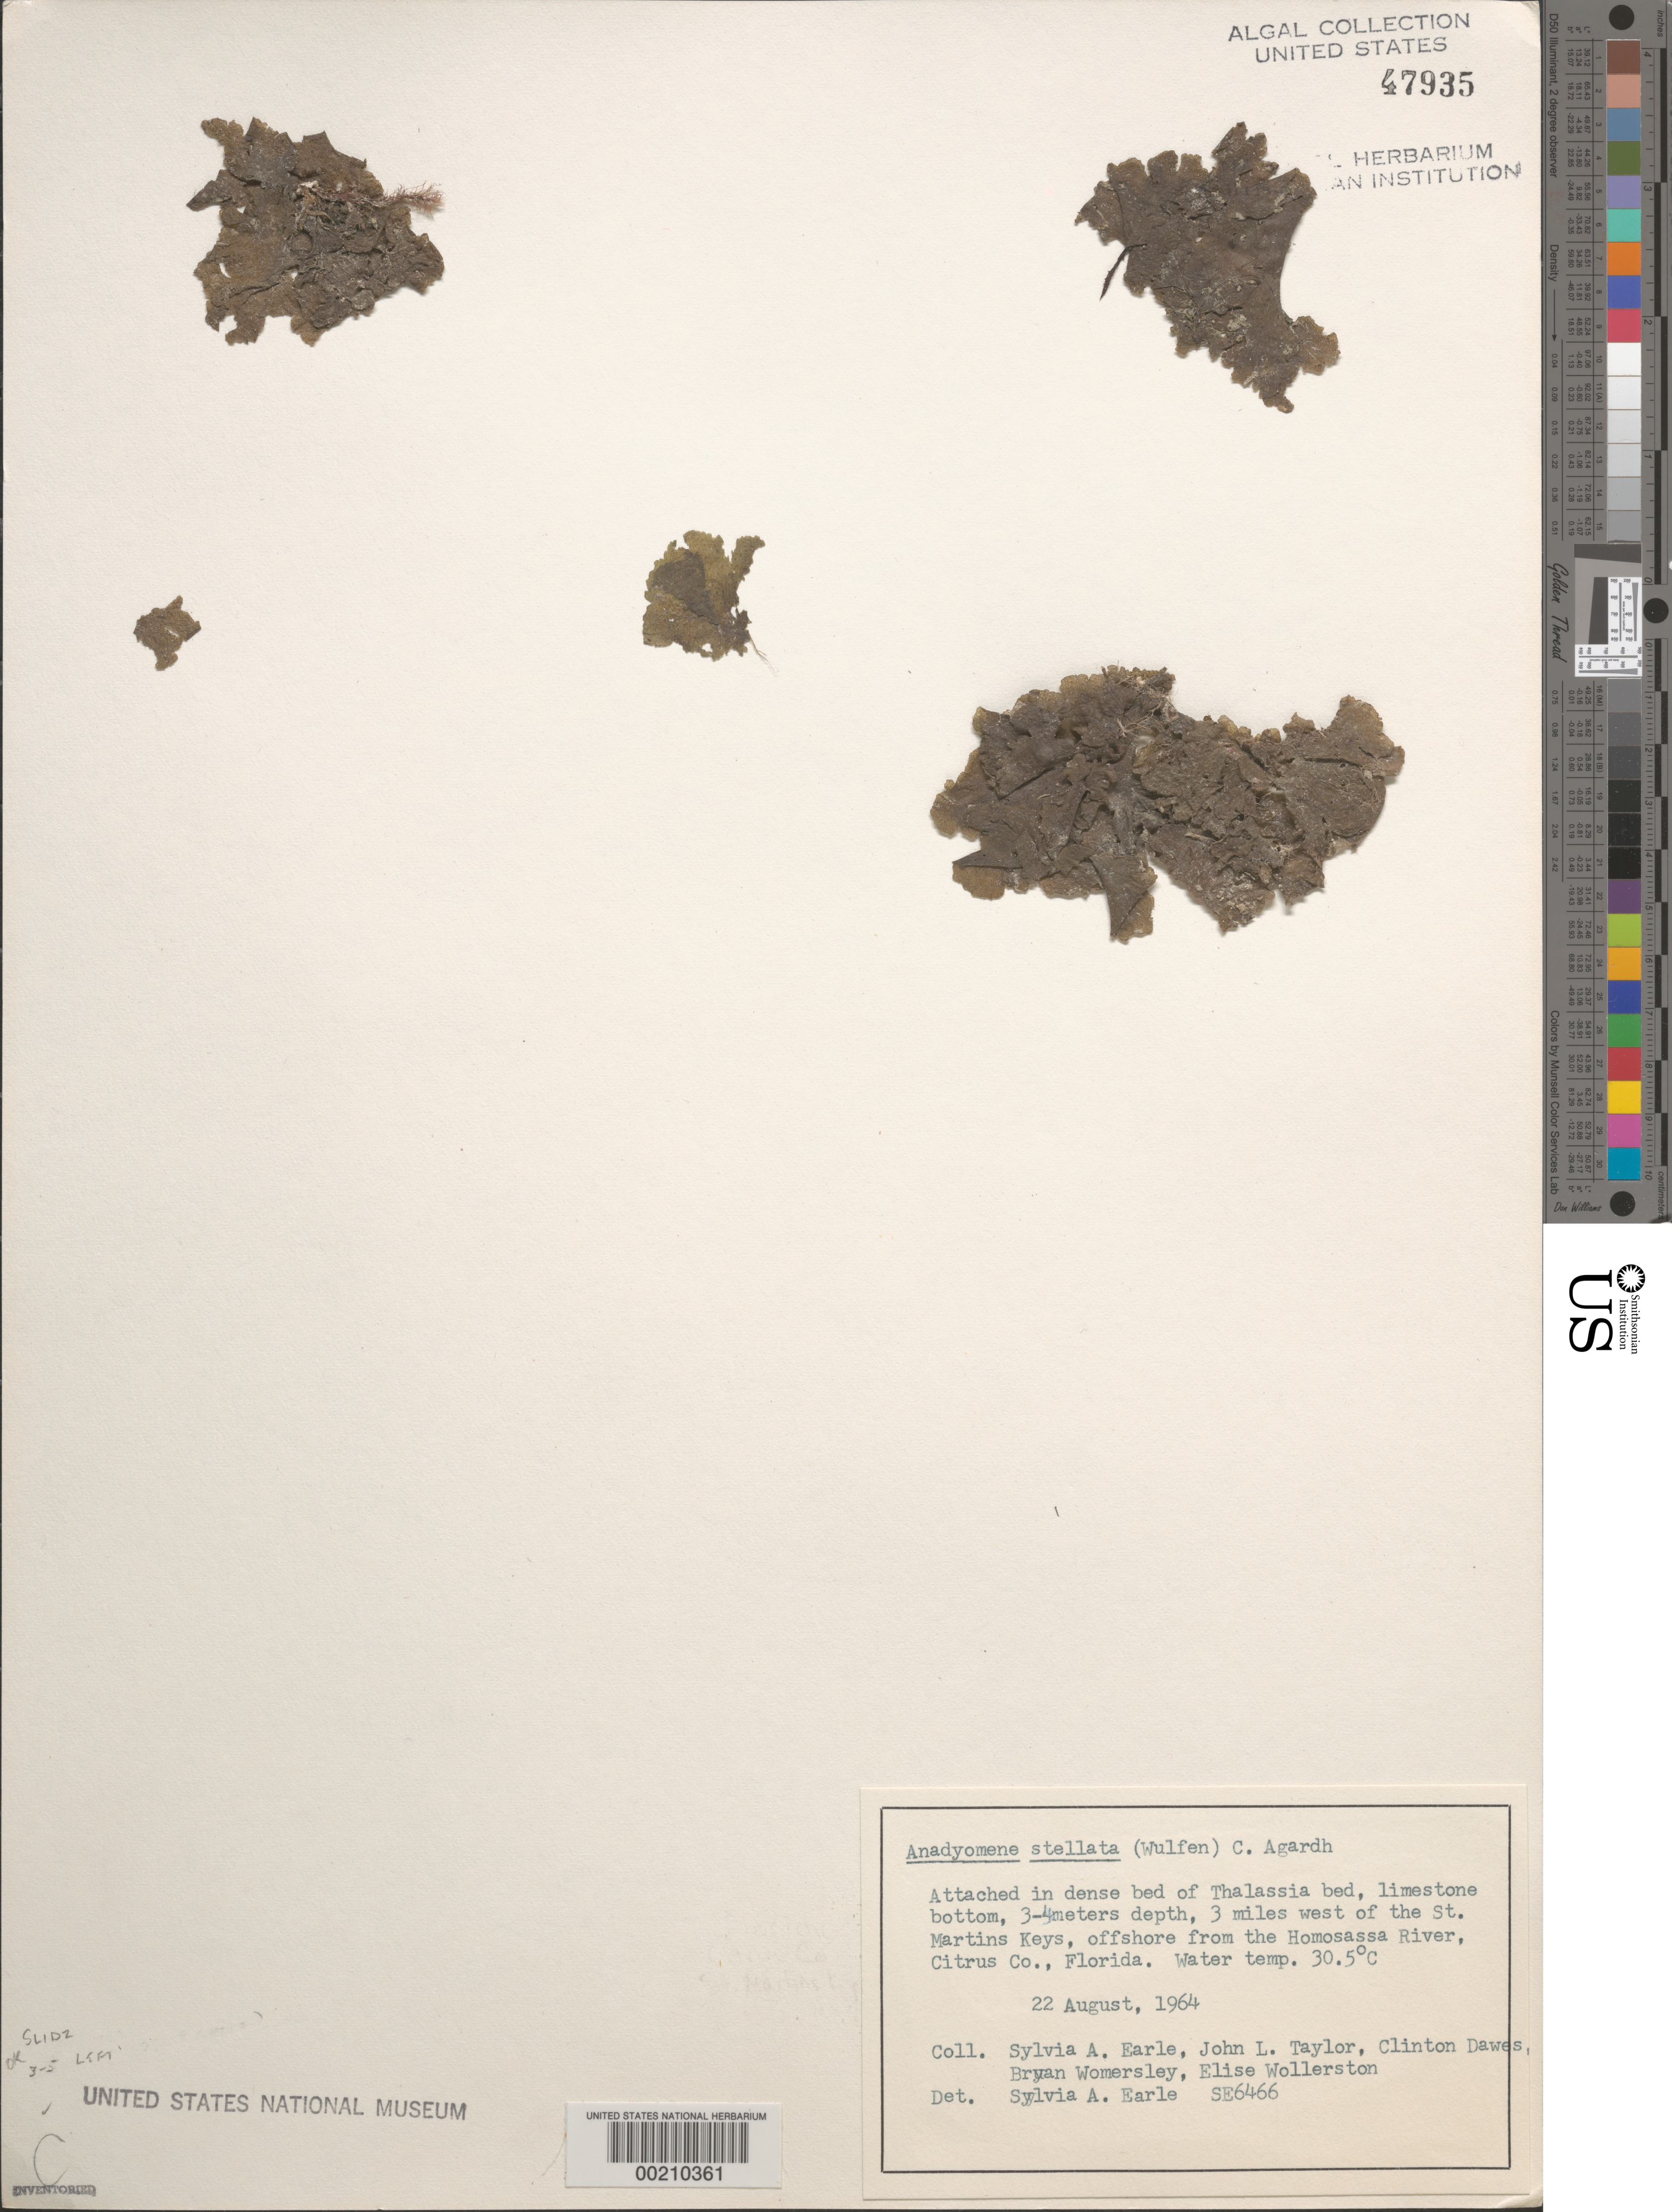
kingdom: Plantae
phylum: Chlorophyta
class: Ulvophyceae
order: Cladophorales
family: Anadyomenaceae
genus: Anadyomene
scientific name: Anadyomene stellata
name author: (Wulfen) C. Agardh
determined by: Earle, S. A.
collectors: S. A. Earle, J. L. Taylor, C. Dawes, H. B. S. Womersley & E. Wollerston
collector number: SE 6466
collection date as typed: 22 Aug 1964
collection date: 1964-08-22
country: United States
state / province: Florida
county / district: Citrus County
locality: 3 miles west of St. Martins Keys, off Homosassa River mouth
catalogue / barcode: US 47935